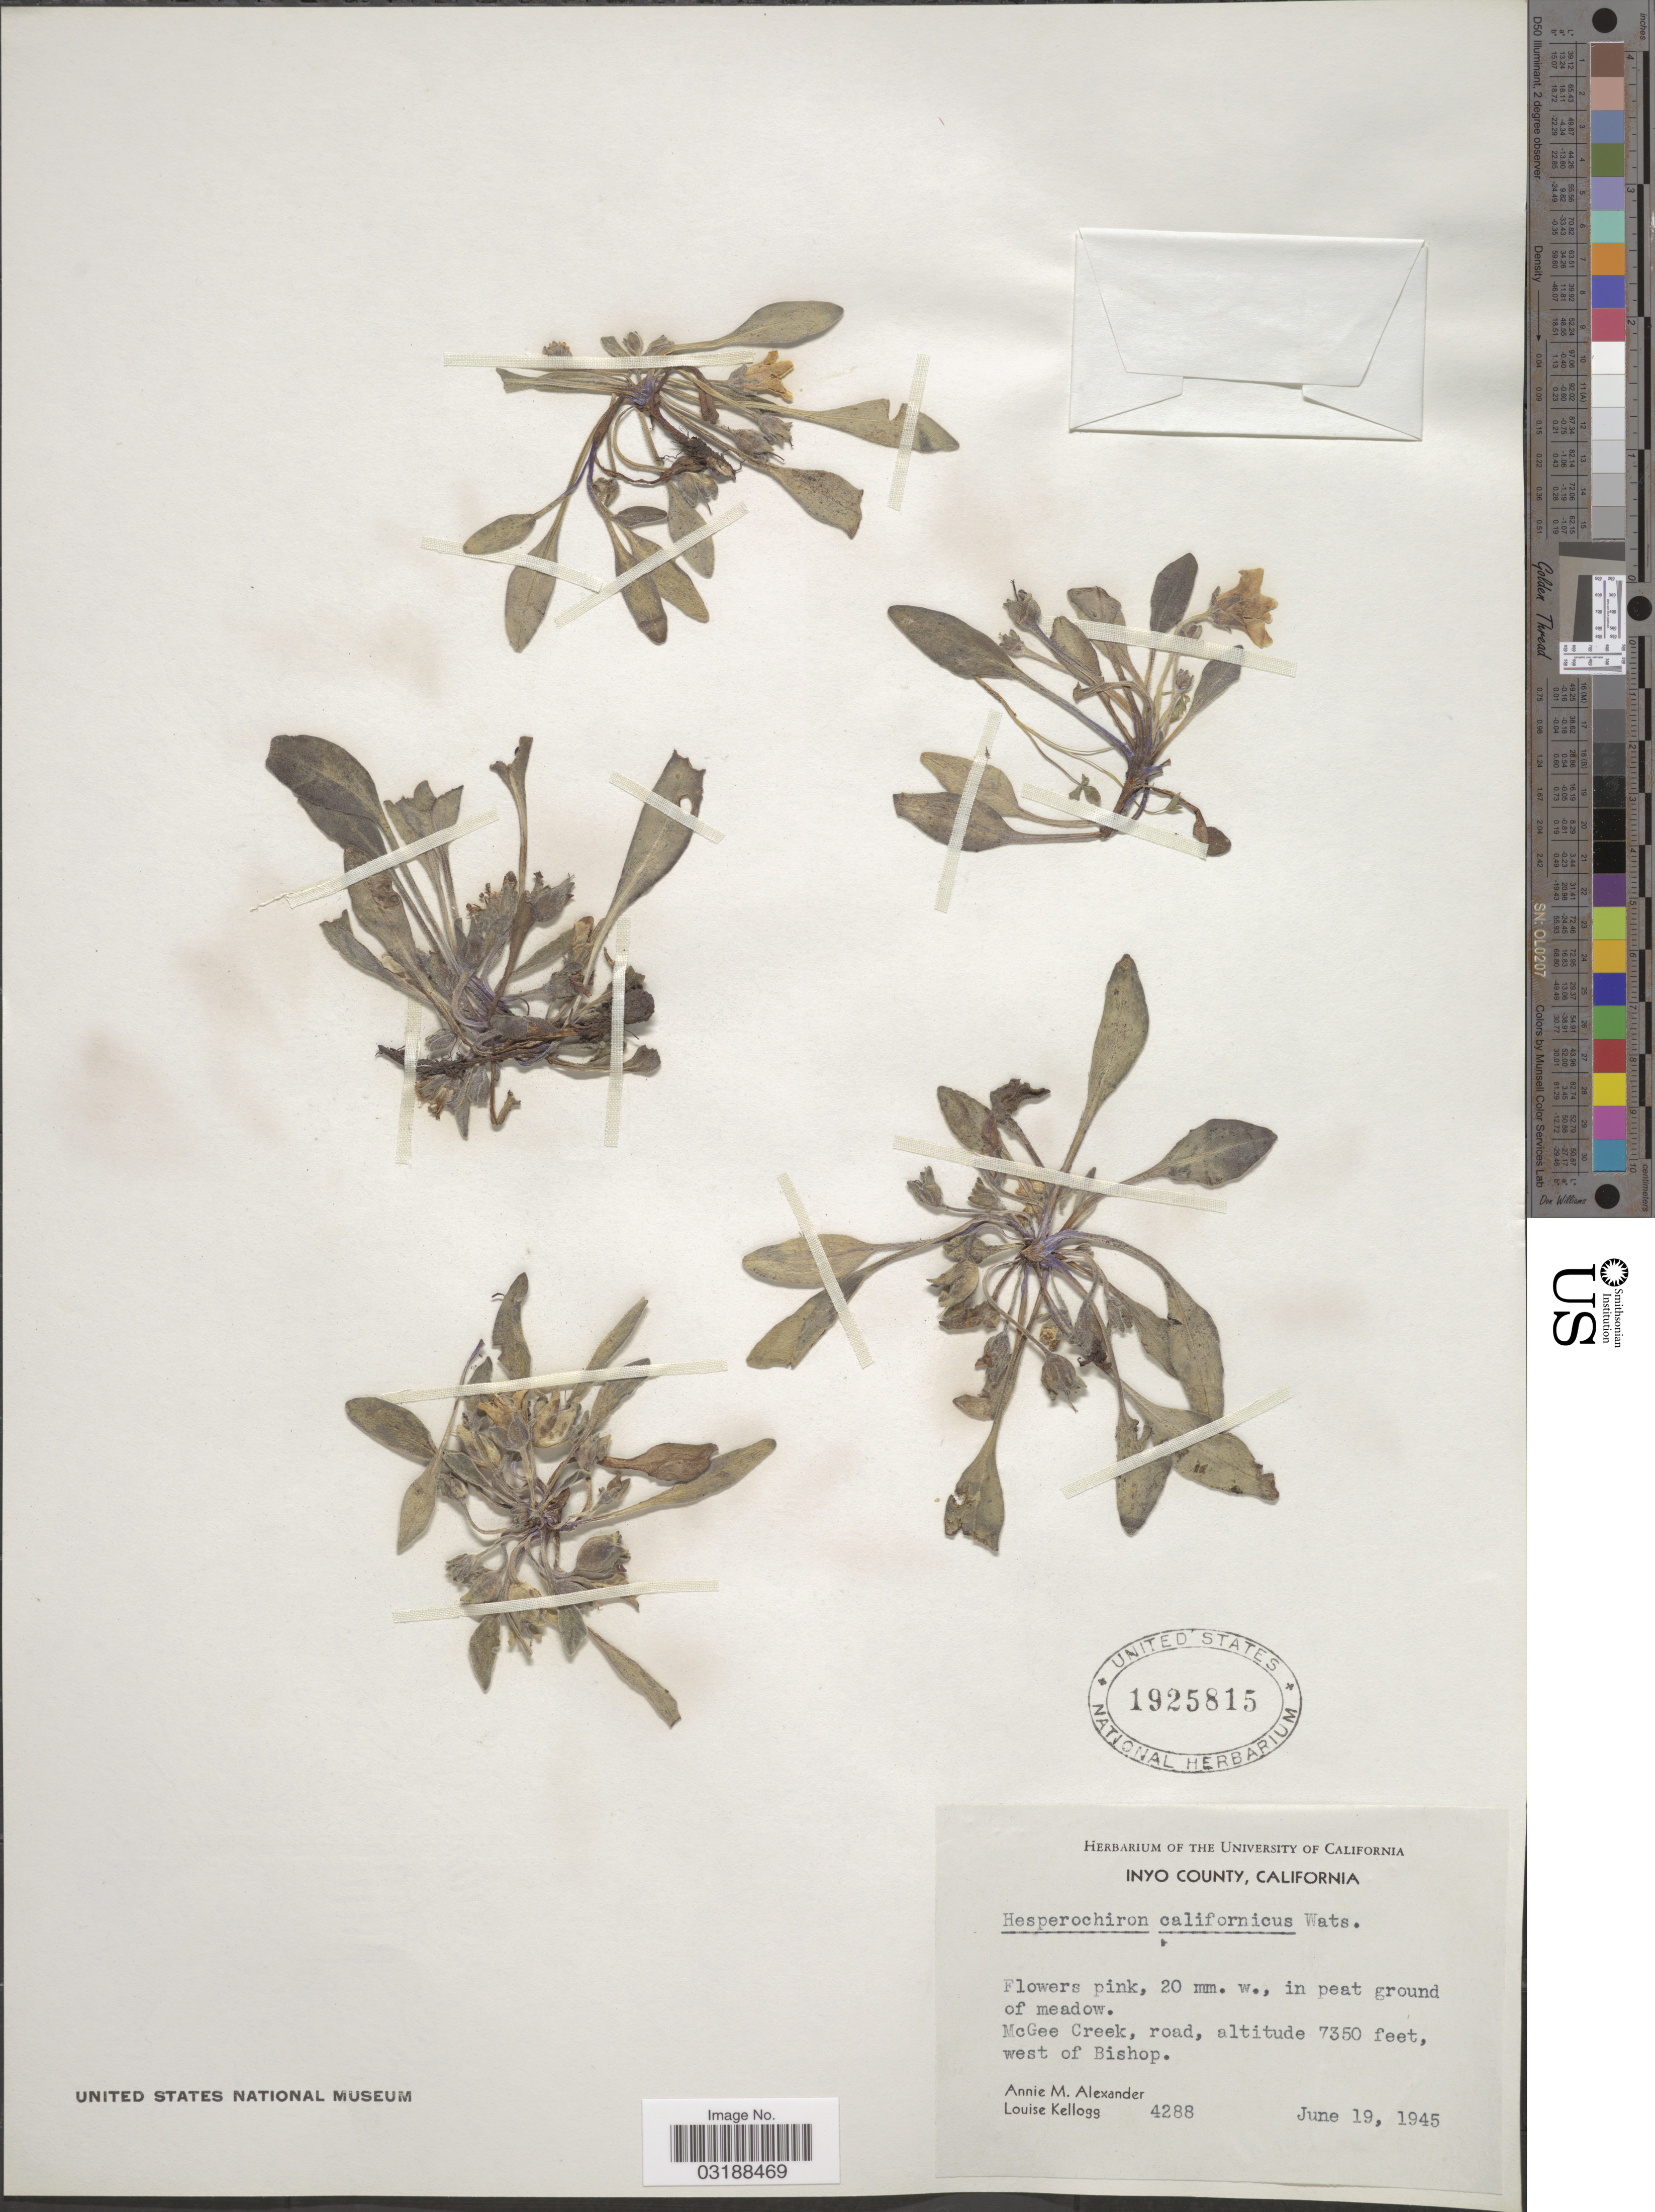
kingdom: Plantae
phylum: Tracheophyta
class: Magnoliopsida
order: Boraginales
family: Hydrophyllaceae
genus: Hesperochiron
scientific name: Hesperochiron californicus var. typicus White ined.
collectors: A. M. Alexander & L. Kellogg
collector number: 4288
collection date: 1945-06-19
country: United States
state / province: California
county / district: Inyo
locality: Inyo County. McGee Creek, road, west of Bishop.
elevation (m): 2240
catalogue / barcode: US 1925815